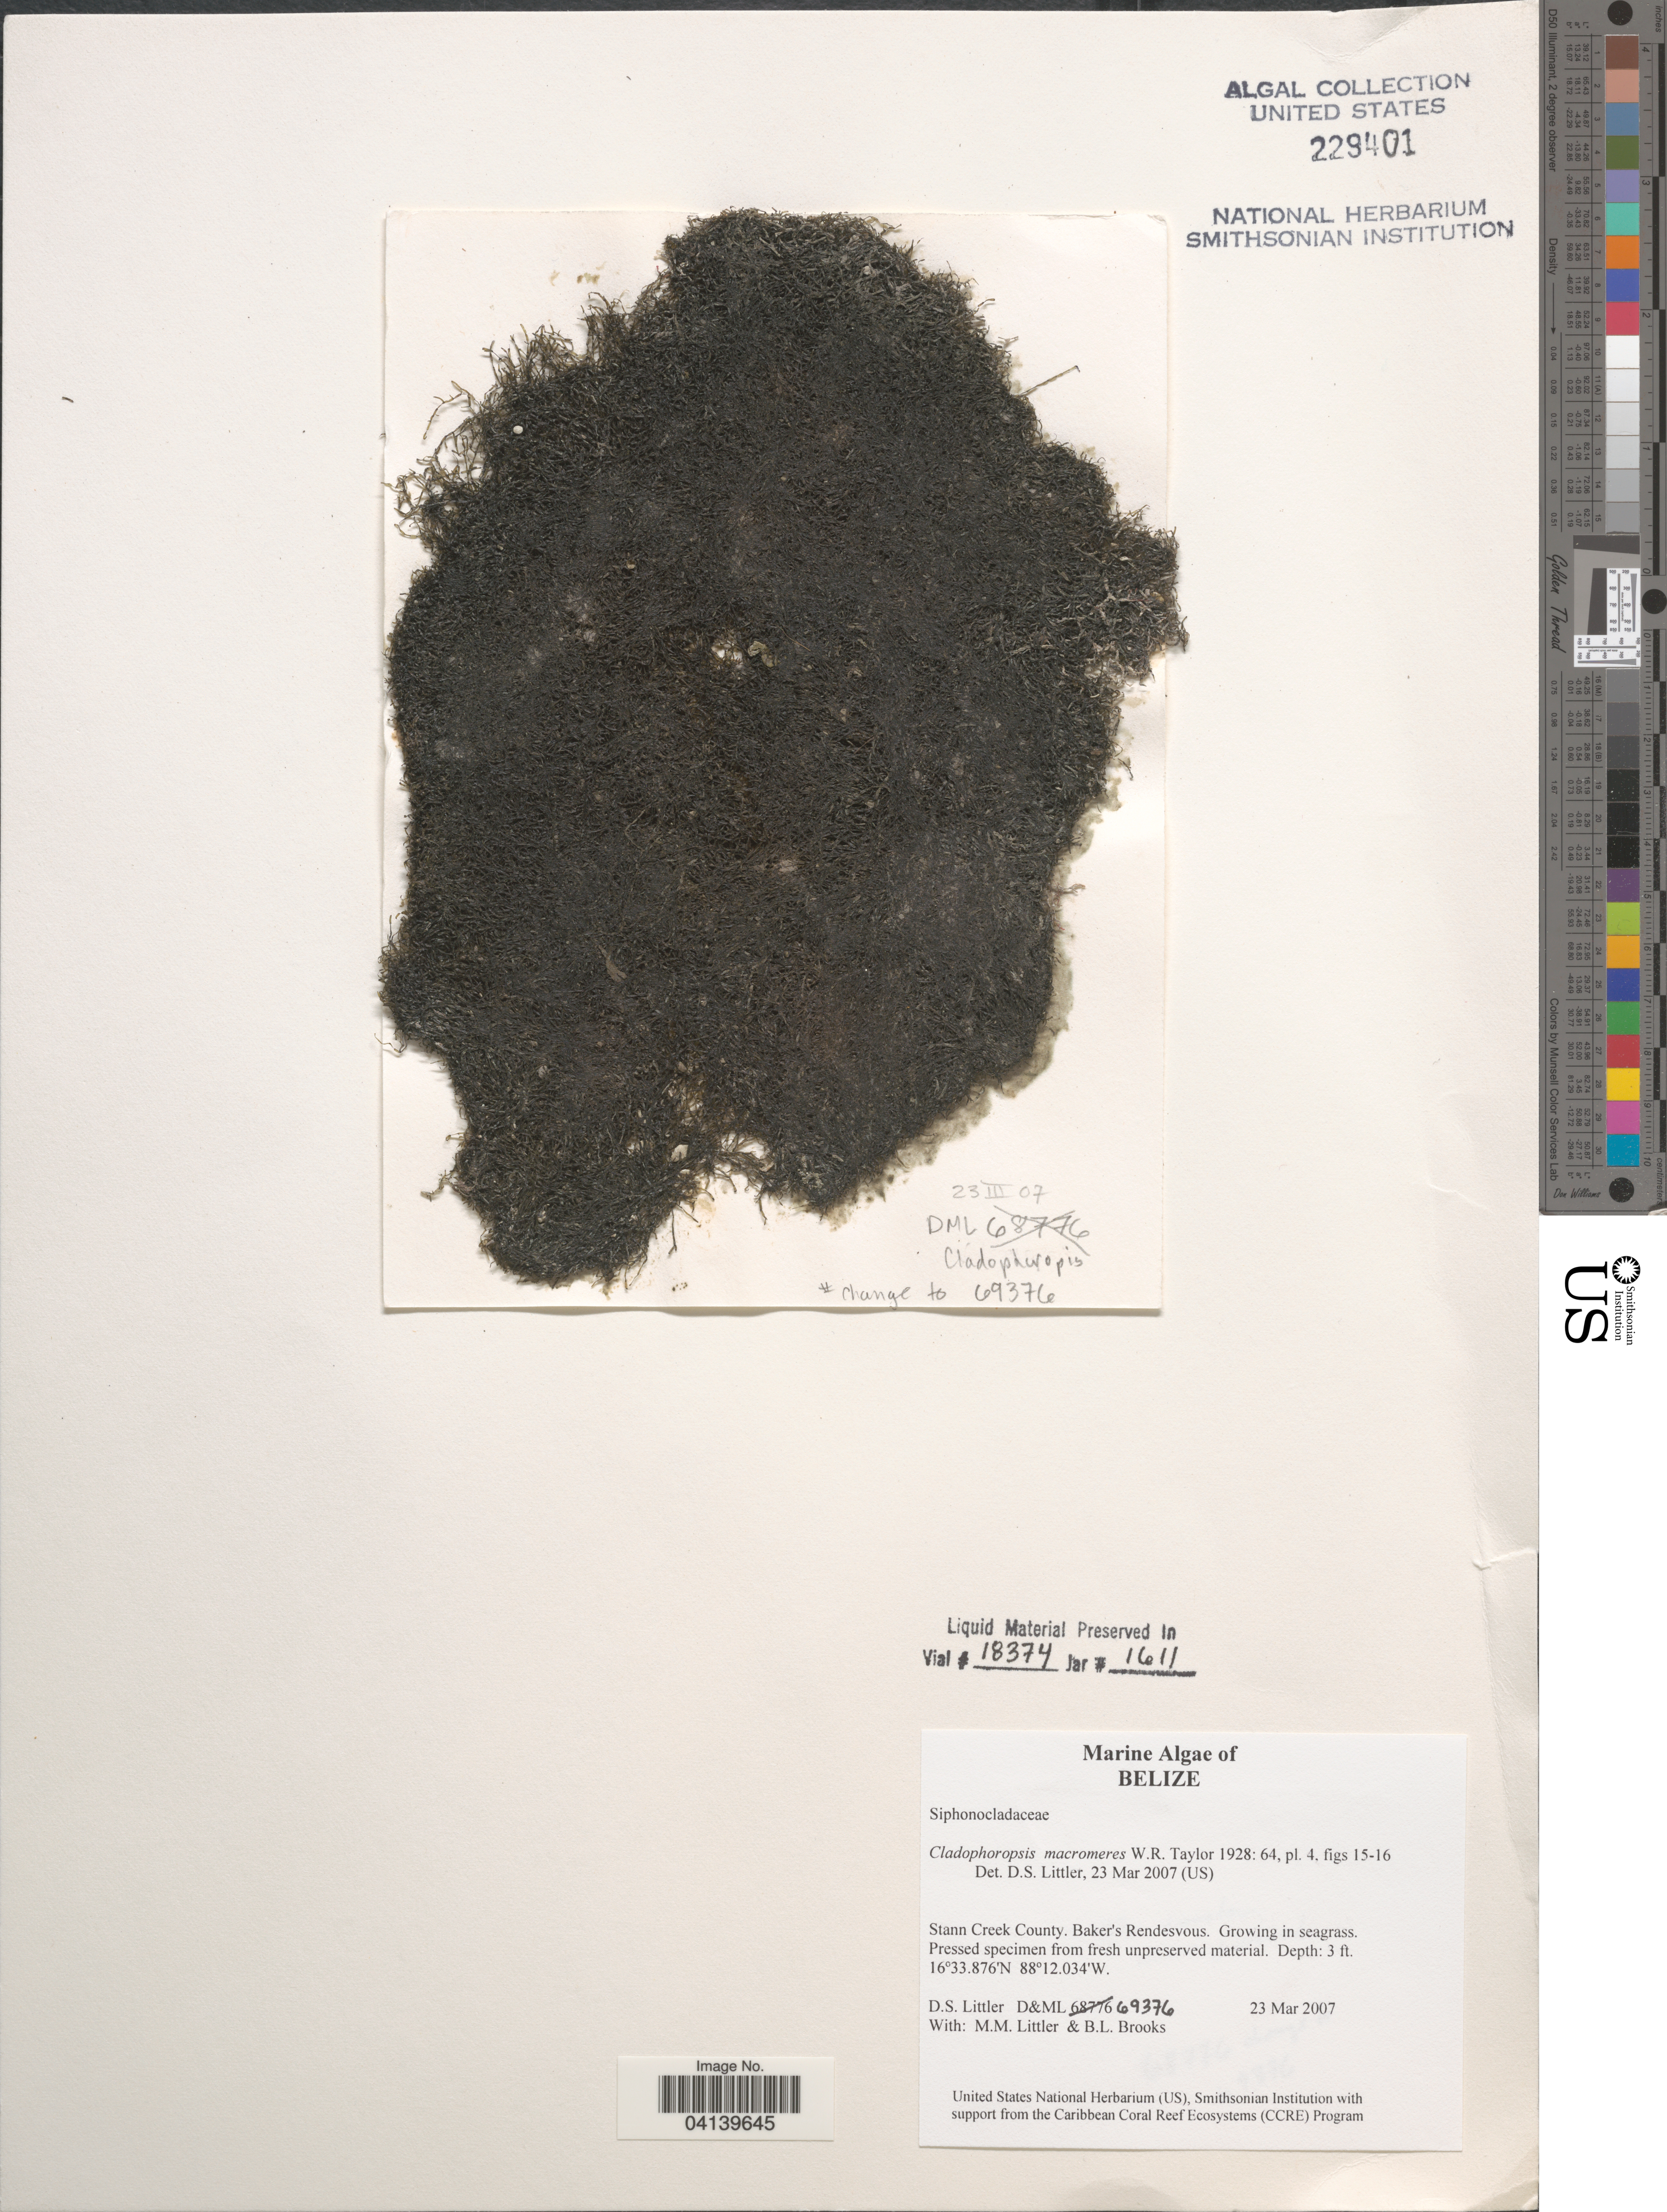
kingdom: Plantae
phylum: Chlorophyta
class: Ulvophyceae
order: Siphonocladales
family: Boodleaceae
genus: Cladophoropsis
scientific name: Cladophoropsis macromeres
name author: W.R. Taylor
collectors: D. S. Littler & B. Brooks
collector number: D&ML69376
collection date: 2007-03-23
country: Belize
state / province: Stann Creek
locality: Stann Creek County. Baker's Rendesvous.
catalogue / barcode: US 229401